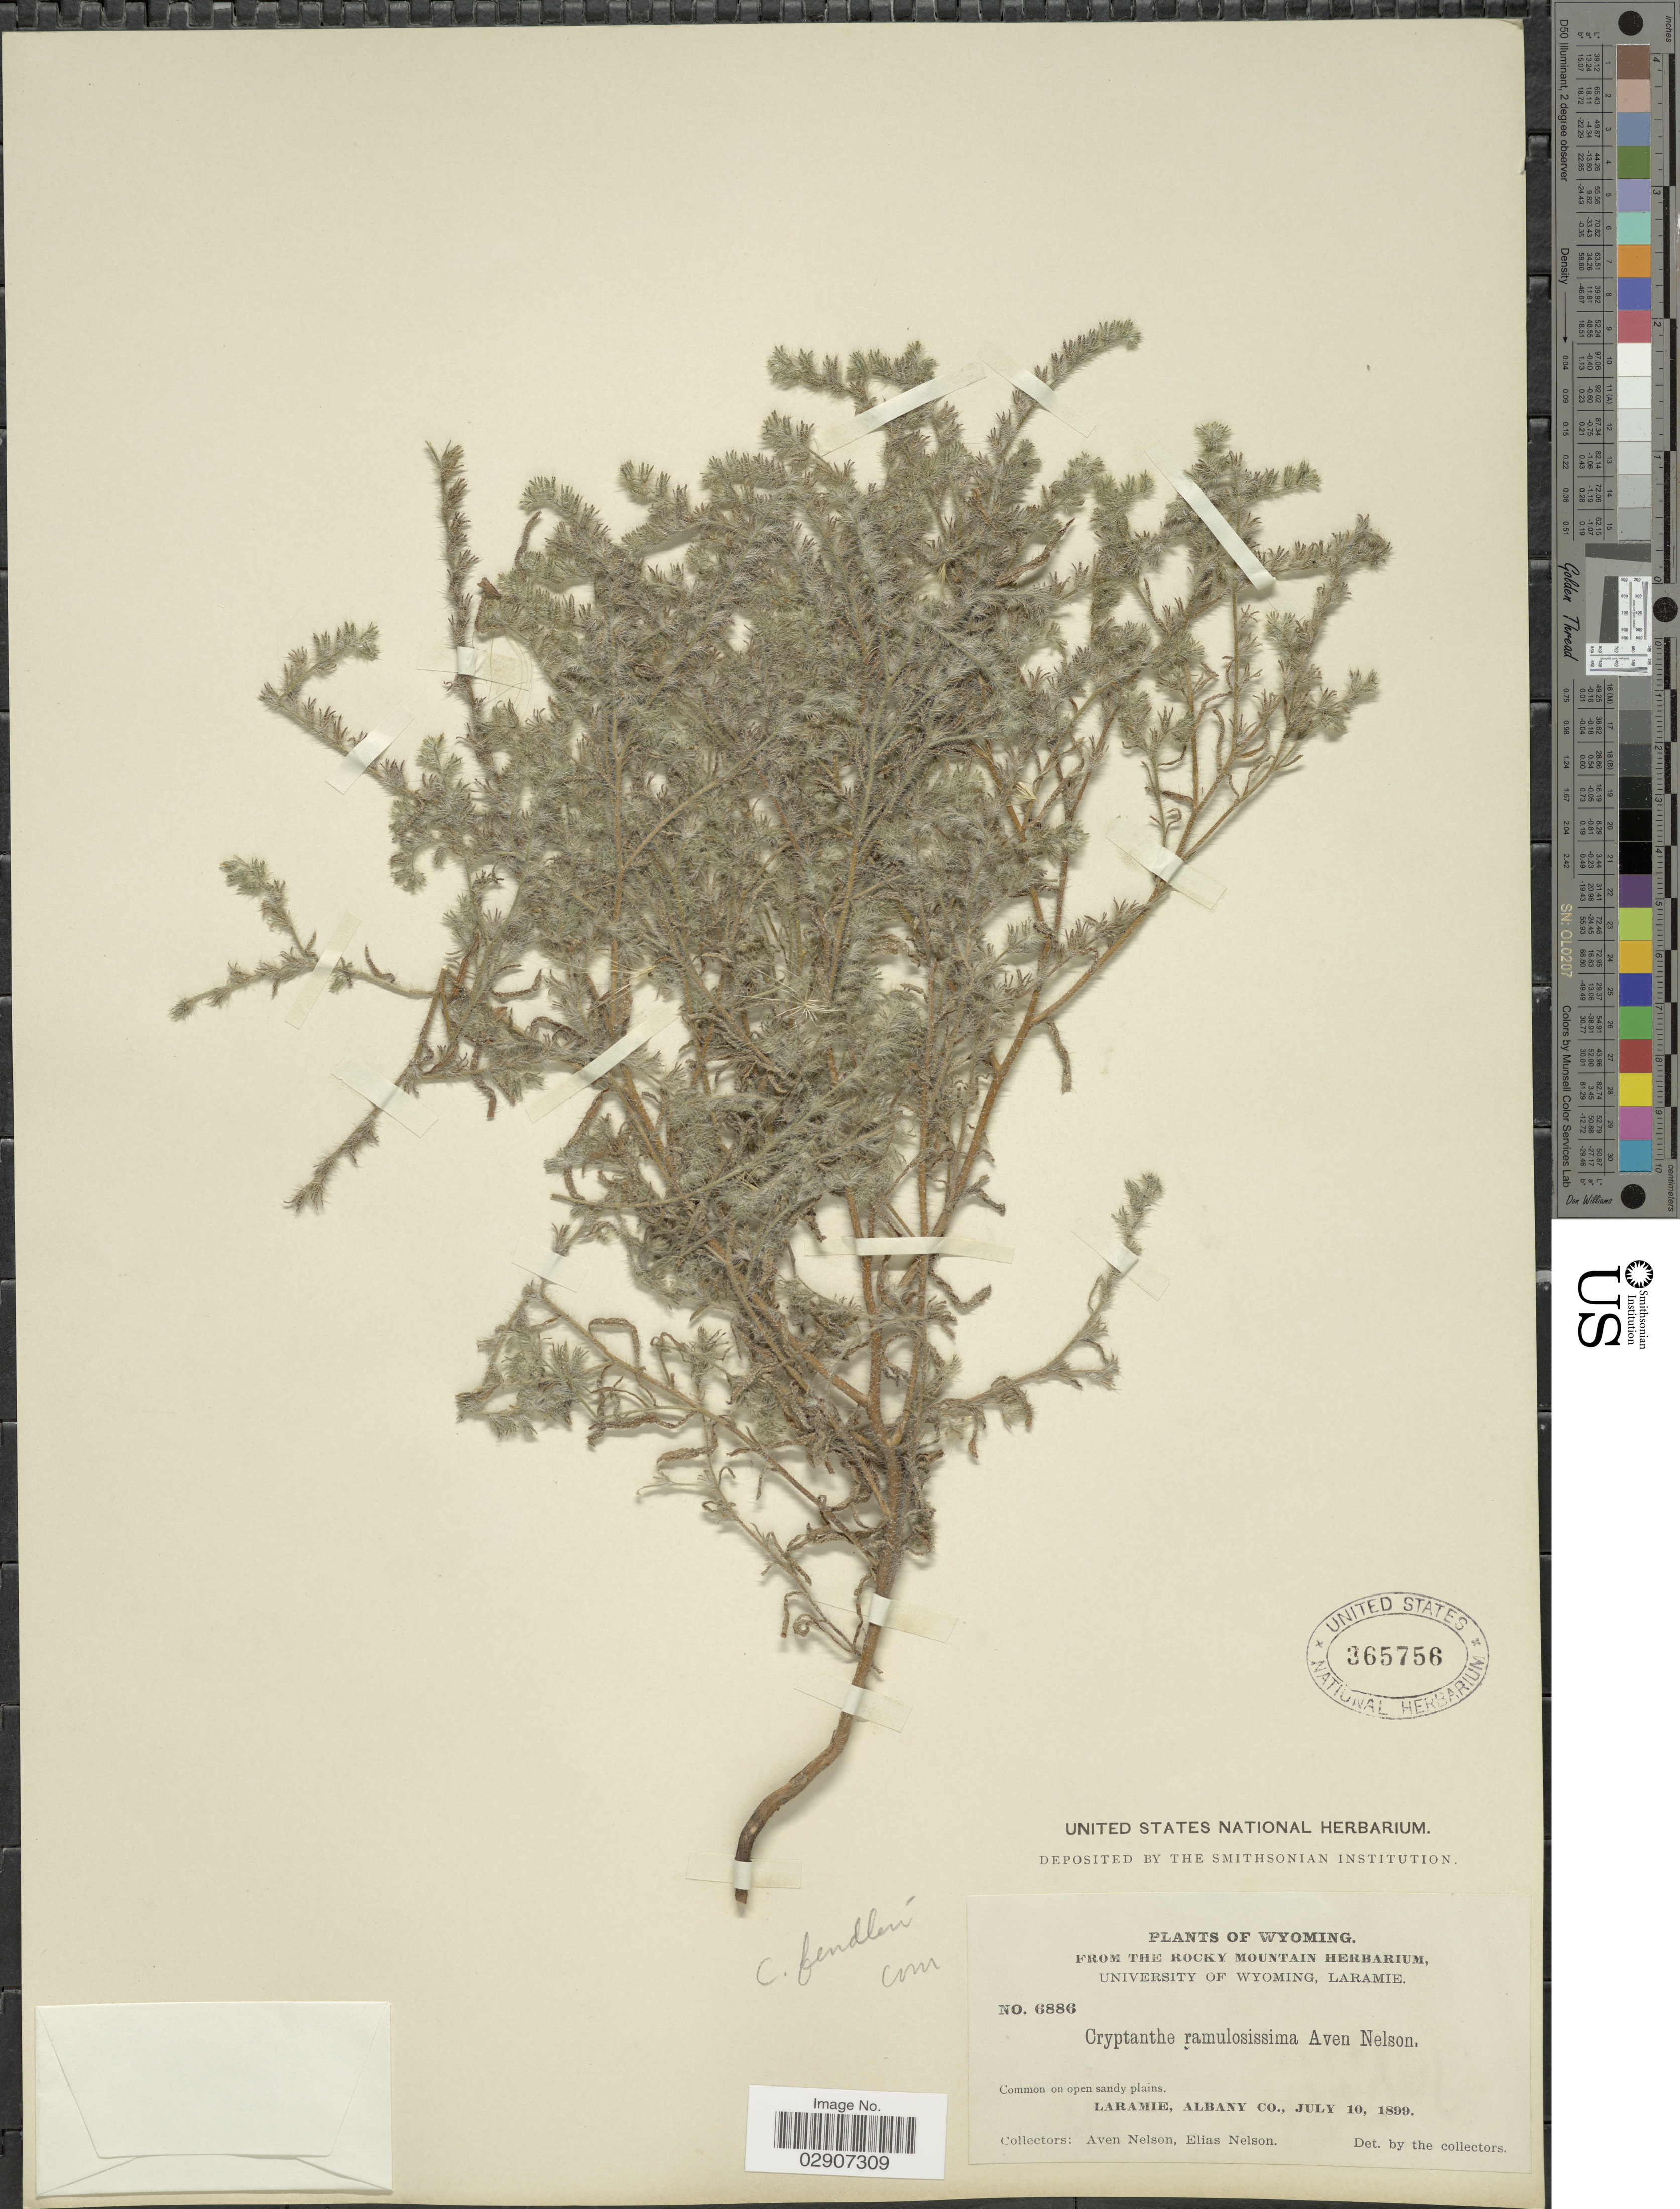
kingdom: Plantae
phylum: Tracheophyta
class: Magnoliopsida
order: Boraginales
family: Boraginaceae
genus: Cryptantha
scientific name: Cryptantha fendleri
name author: (A. Gray) Greene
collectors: A. Nelson & E. Nelson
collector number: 6886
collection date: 1899-07-10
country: United States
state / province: Wyoming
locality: Laramie Albany Co.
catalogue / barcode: US 365756